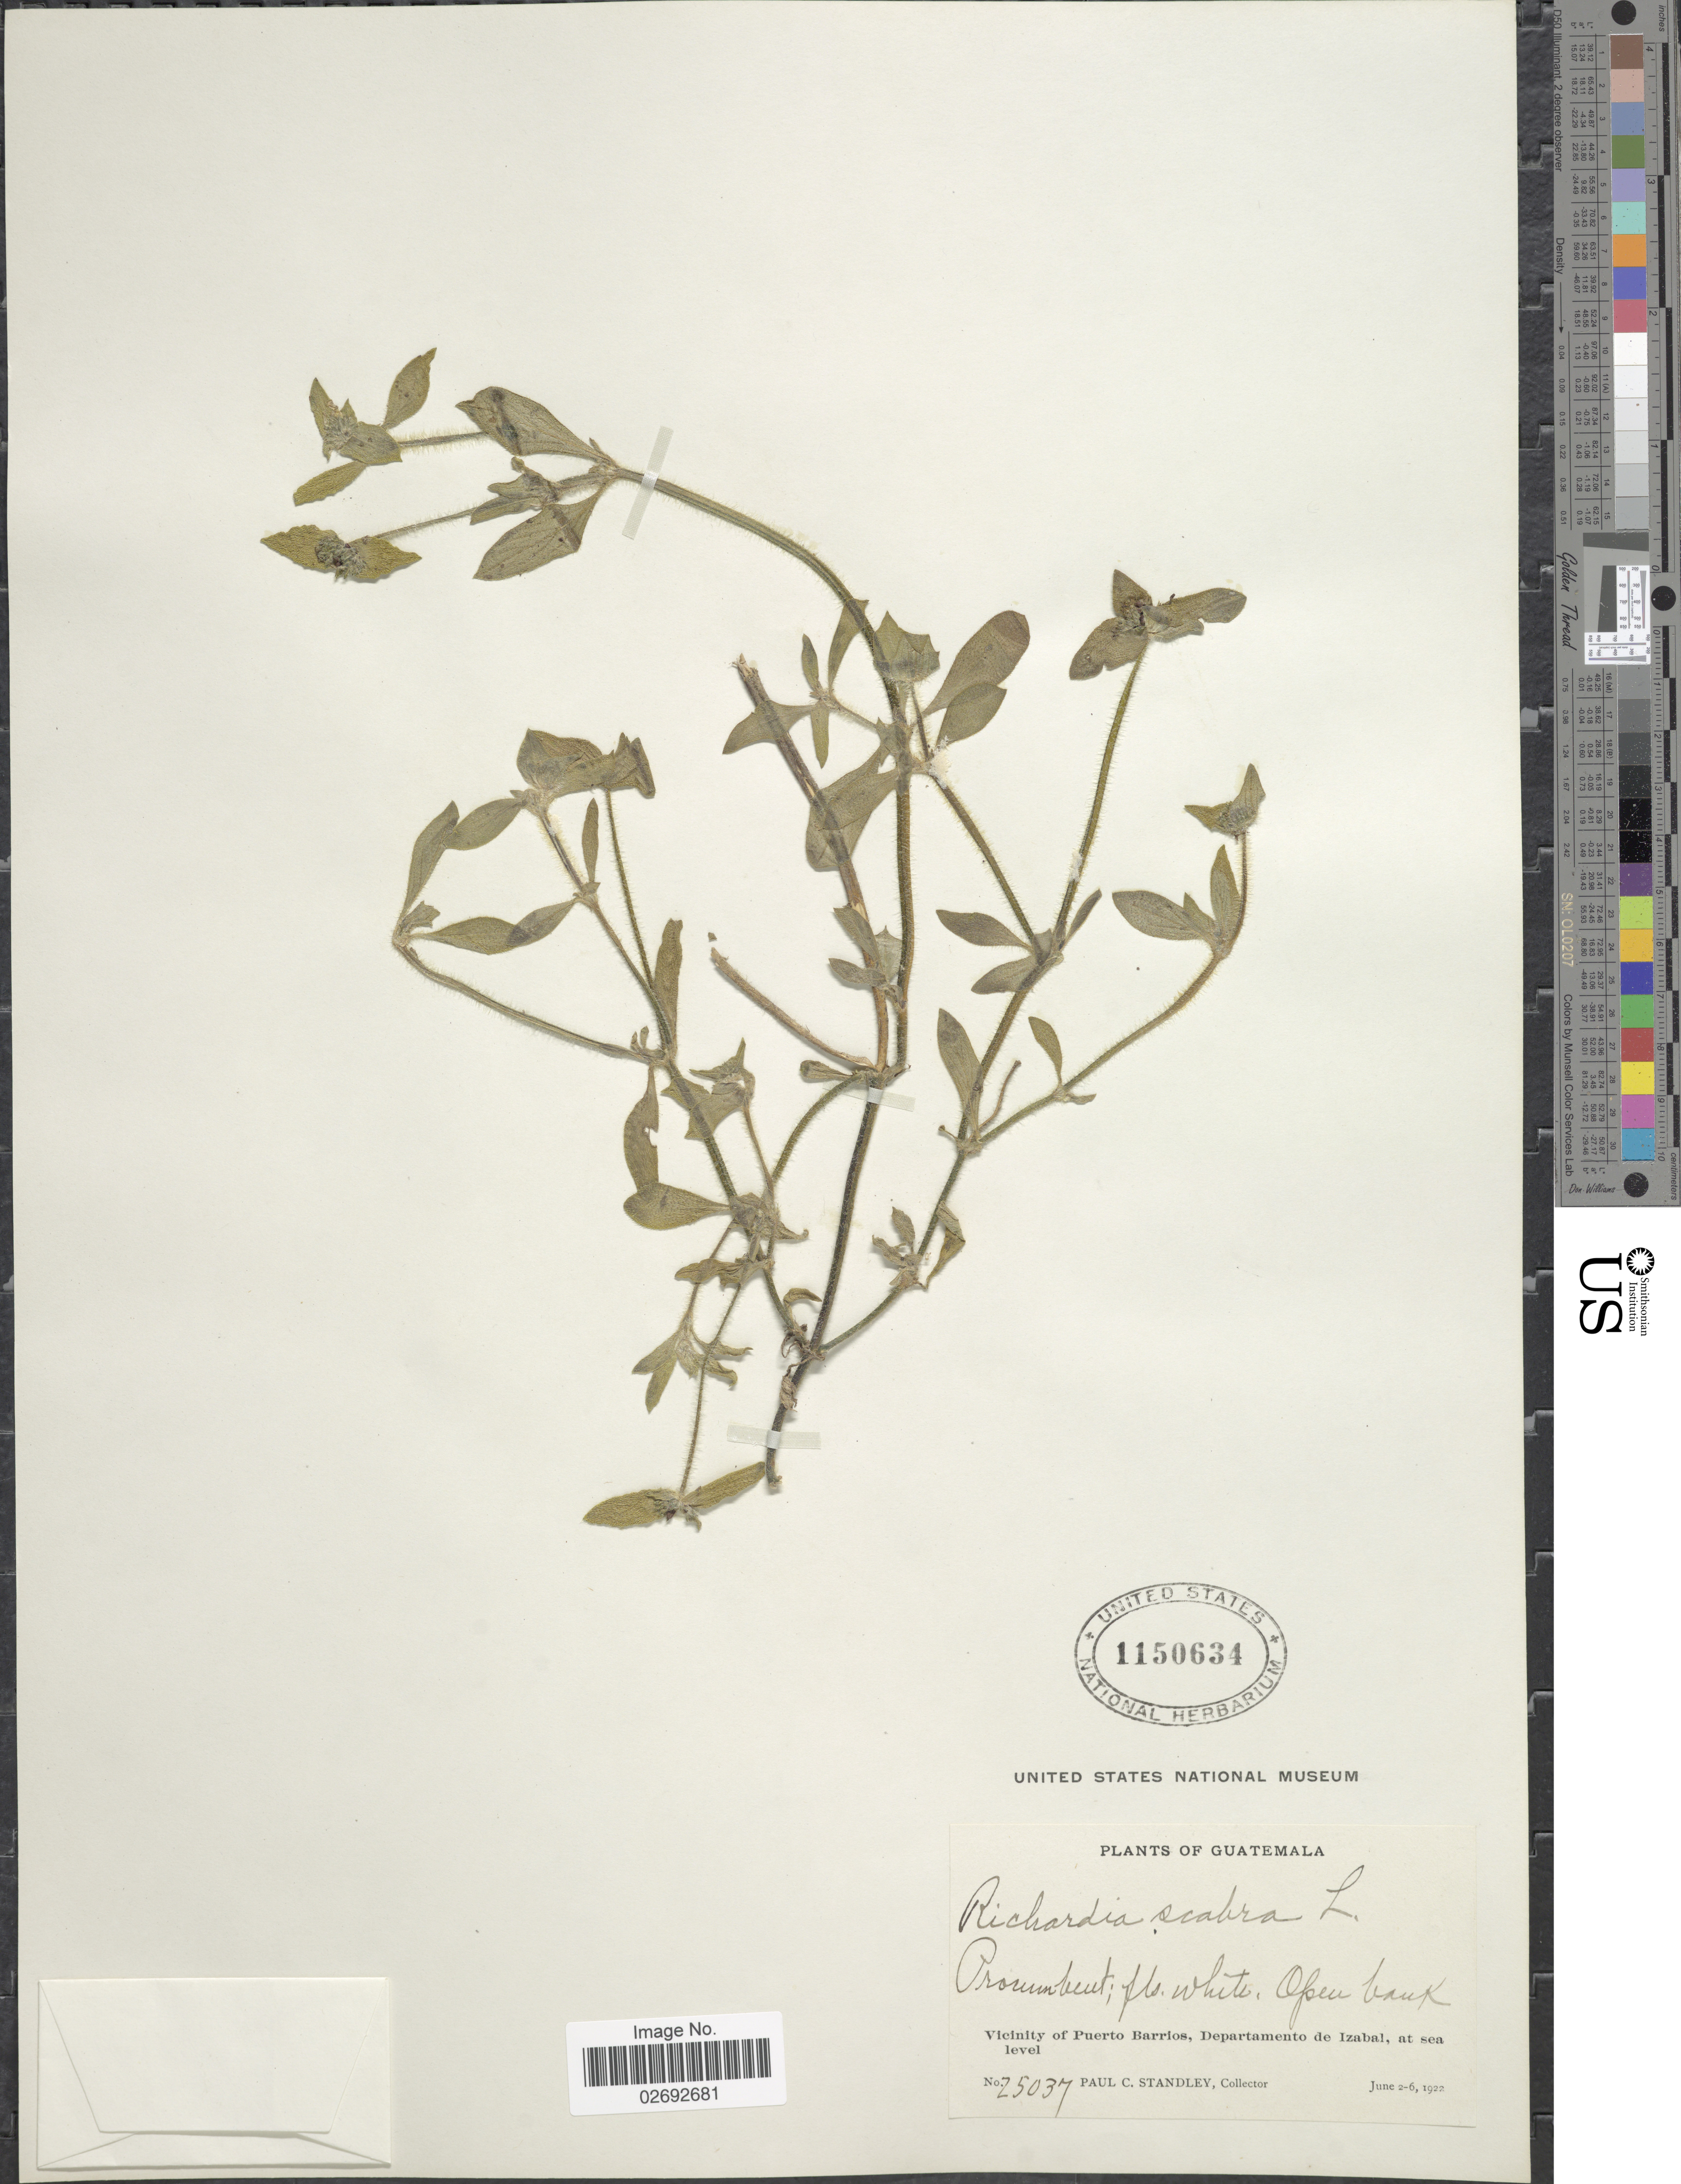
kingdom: Plantae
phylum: Tracheophyta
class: Magnoliopsida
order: Gentianales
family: Rubiaceae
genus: Richardia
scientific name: Richardia scabra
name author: L.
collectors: P. C. Standley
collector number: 25037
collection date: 1922-06-02/1922-06-06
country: Guatemala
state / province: Izabal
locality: Vicinity of Puerto Barrios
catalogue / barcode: US 1150634